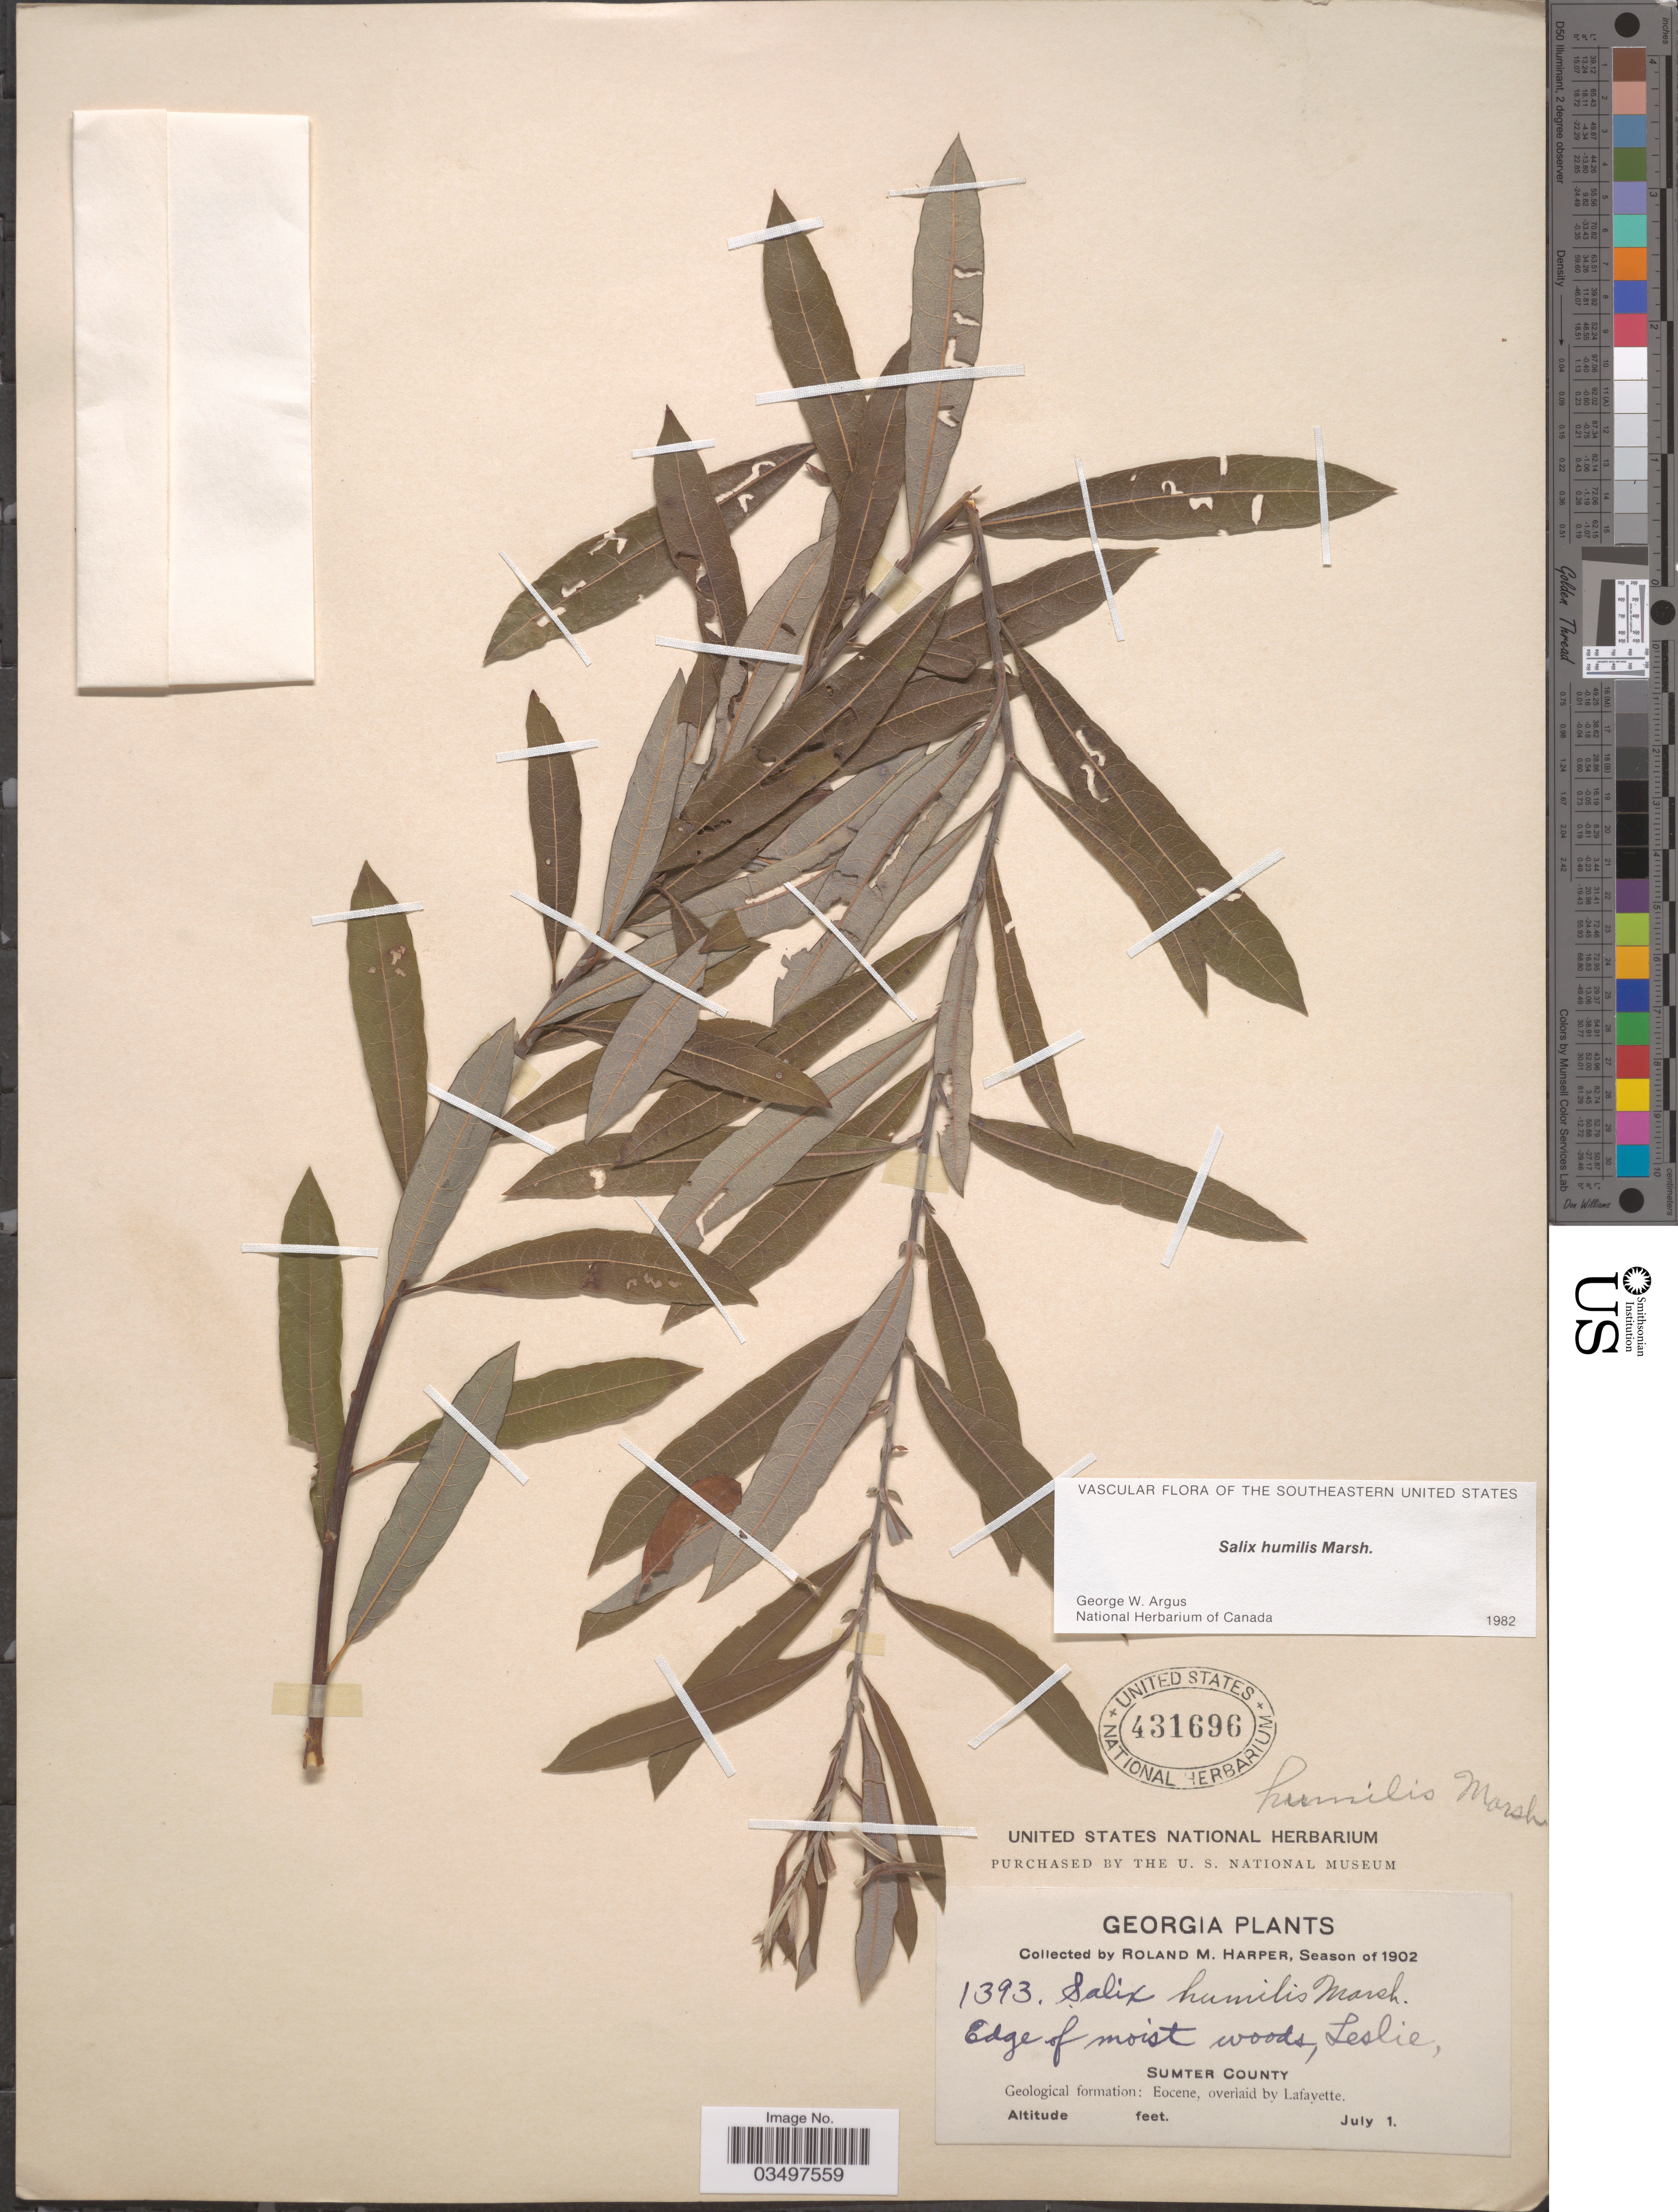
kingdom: Plantae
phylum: Tracheophyta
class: Magnoliopsida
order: Malpighiales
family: Salicaceae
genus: Salix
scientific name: Salix humilis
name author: Marshall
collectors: R. M. Harper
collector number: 1393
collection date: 1902-07-01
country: United States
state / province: Georgia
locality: Edge of moist woods, Leslie. Sumter County. Geological formation: Eocene, overlaid by Lafayette.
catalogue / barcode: US 431696